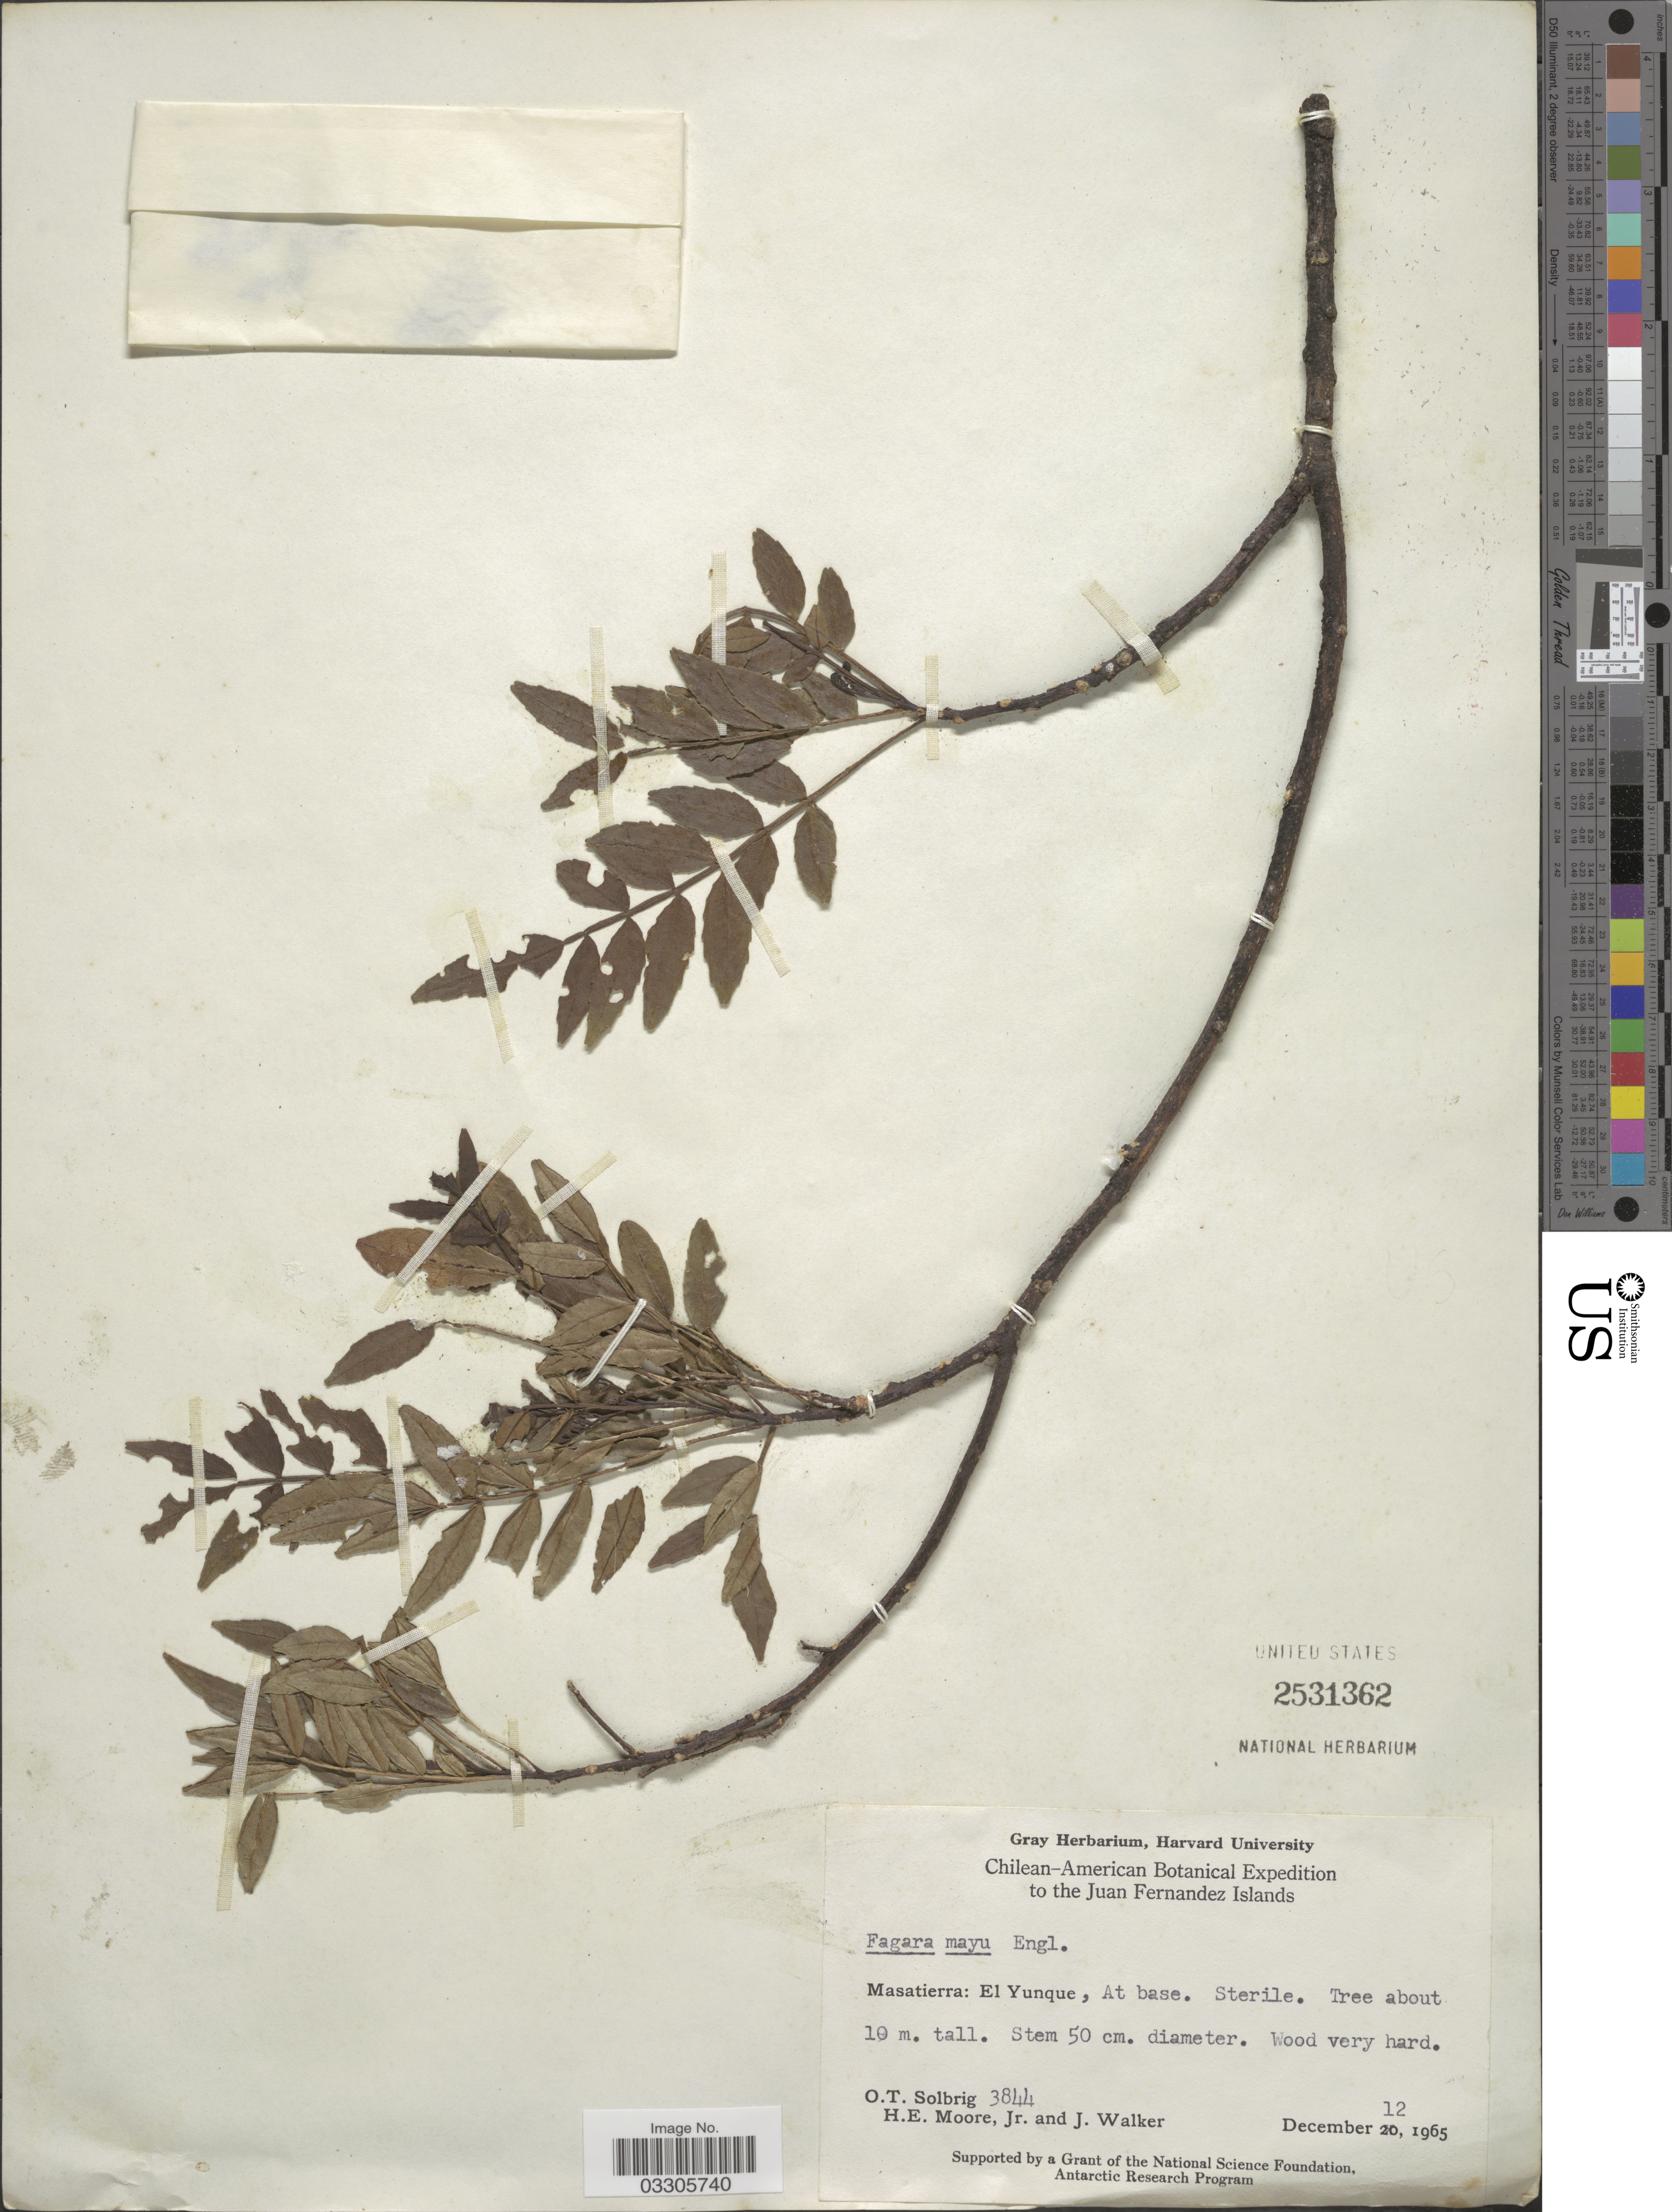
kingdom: Plantae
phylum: Tracheophyta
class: Magnoliopsida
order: Sapindales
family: Rutaceae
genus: Zanthoxylum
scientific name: Zanthoxylum mayu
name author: Bertero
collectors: O. T. Solbrig, H. Moore & J. Walker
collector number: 3844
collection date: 1965-12-12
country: Chile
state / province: Valparaíso (V)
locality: Juan Fernandez Islands, Masatierra: El Yunque, At base.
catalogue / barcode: US 2531362